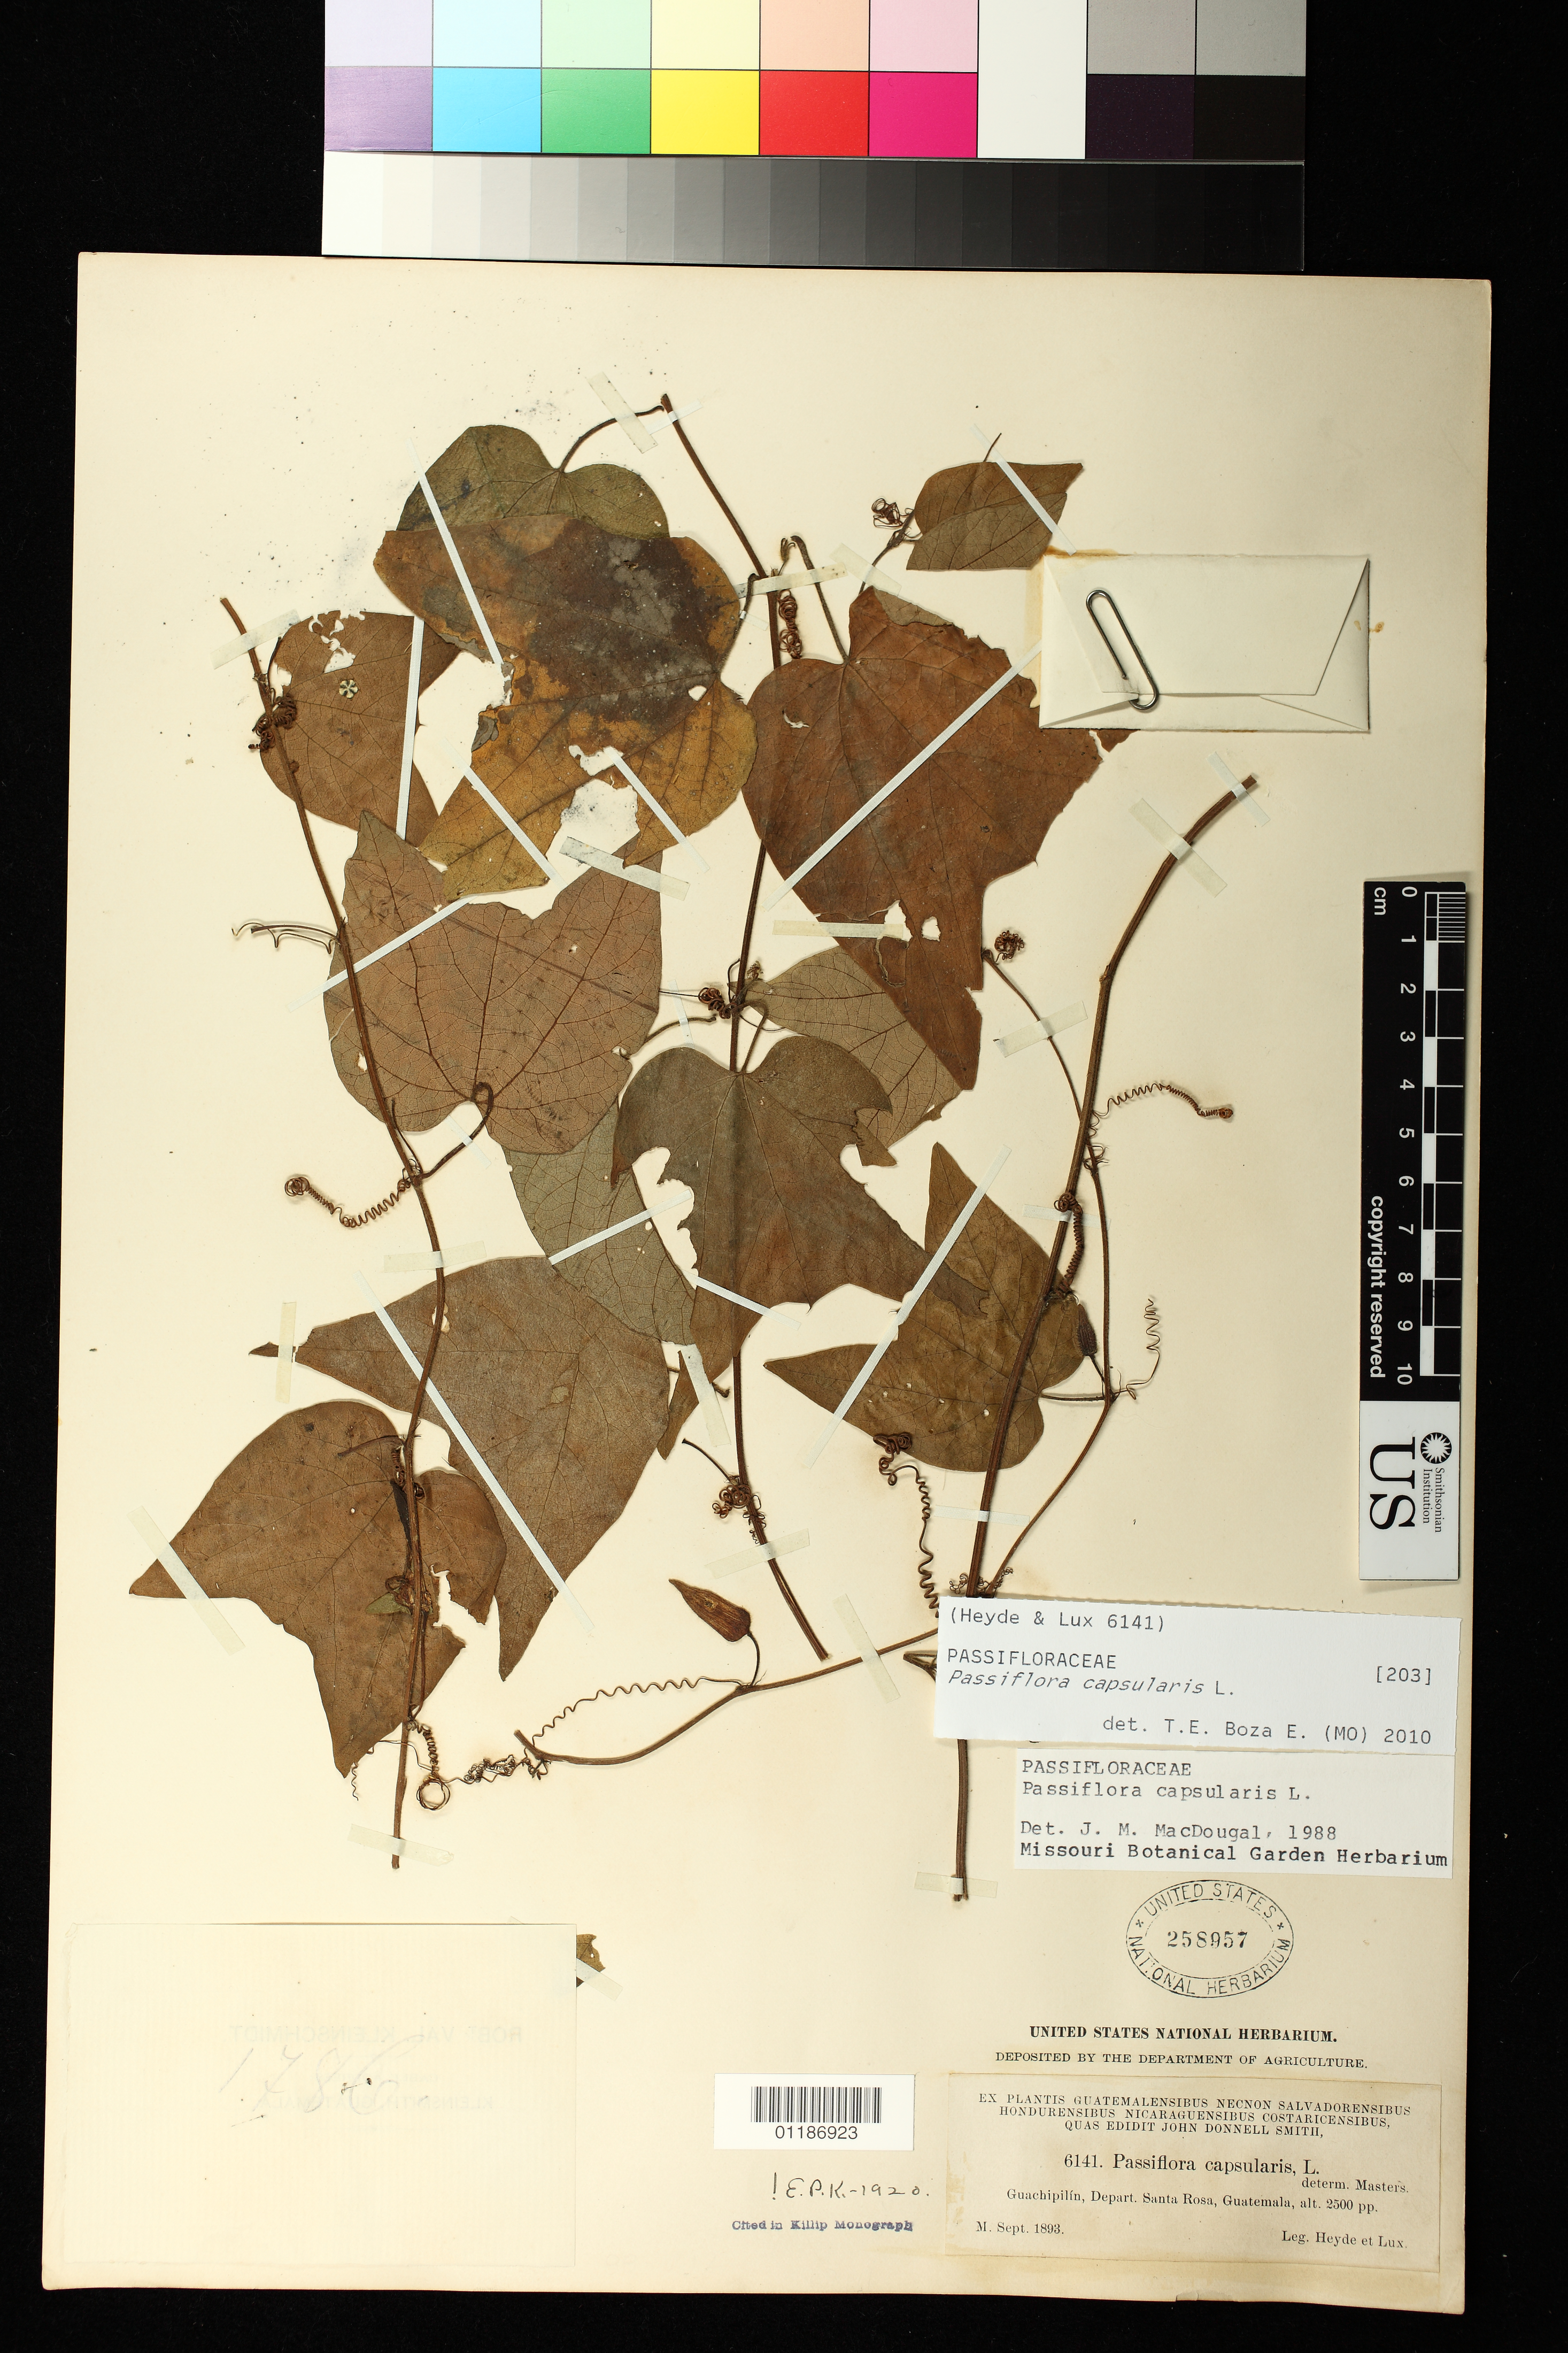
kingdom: Plantae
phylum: Tracheophyta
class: Magnoliopsida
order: Malpighiales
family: Passifloraceae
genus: Passiflora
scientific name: Passiflora capsularis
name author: L.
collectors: E. T. Heyde & E. Lux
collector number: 6141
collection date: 1893-09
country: Guatemala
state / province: Santa Rosa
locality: Guachipilin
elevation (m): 762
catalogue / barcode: US 258957